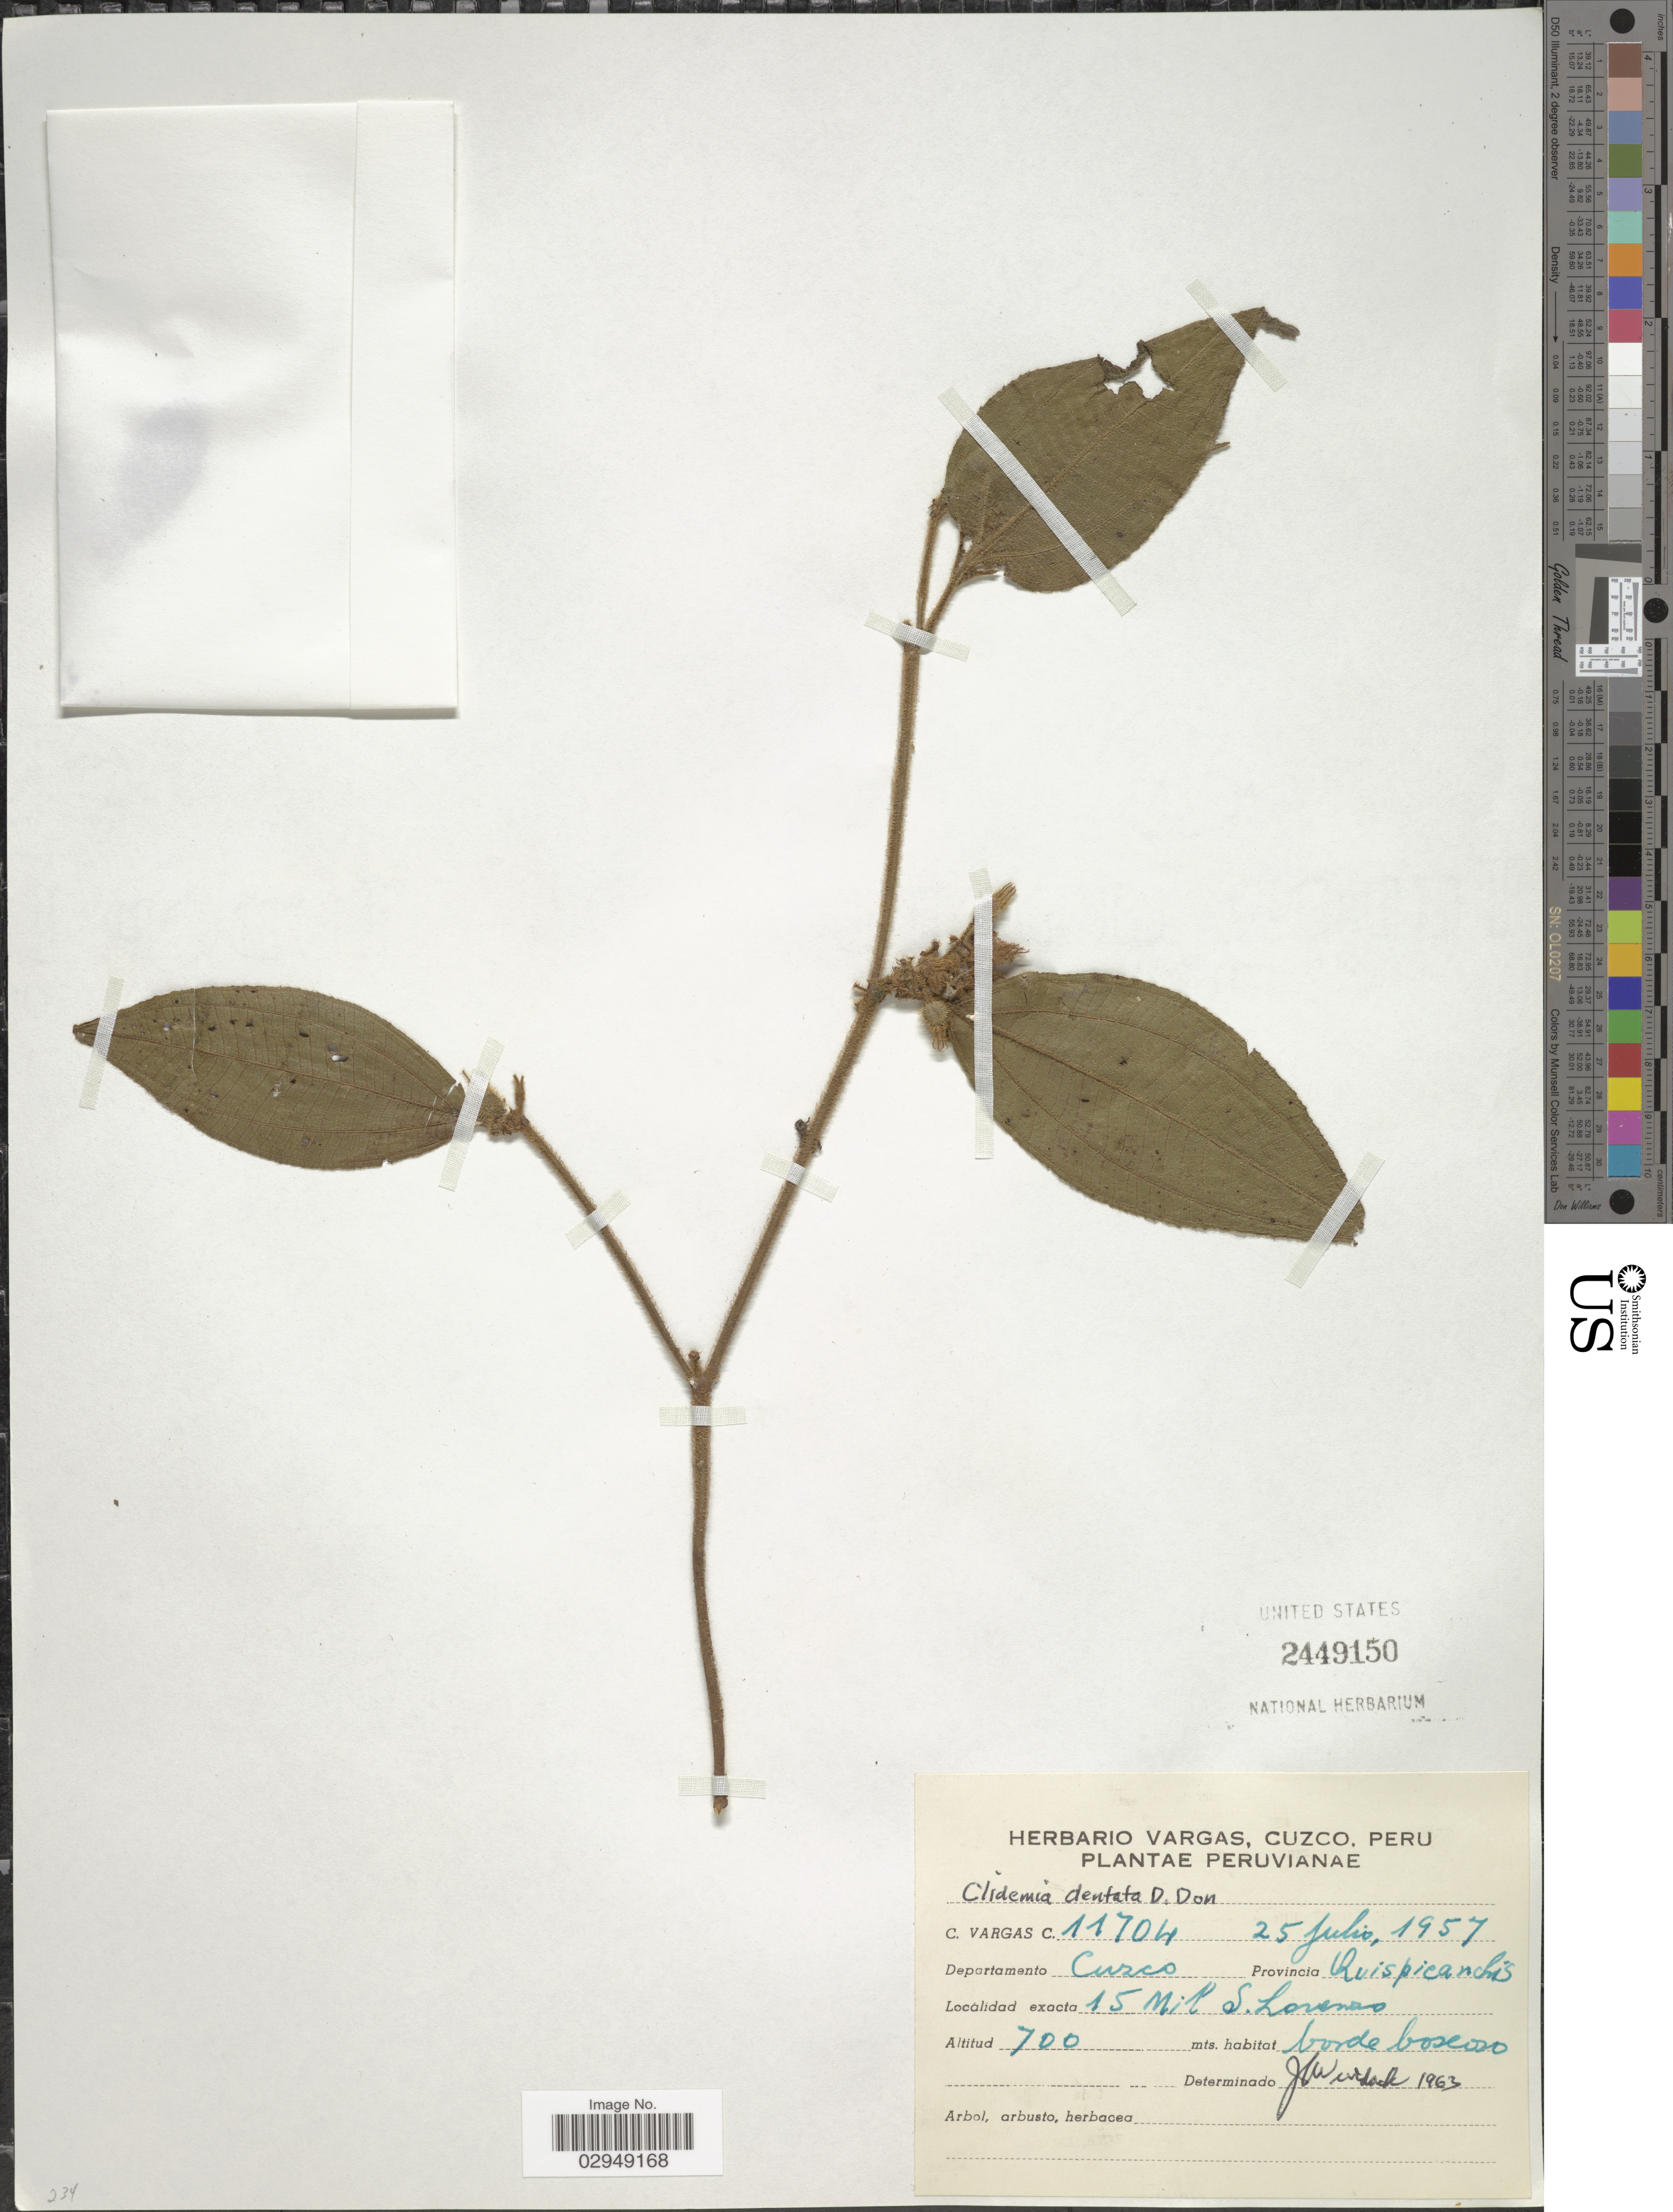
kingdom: Plantae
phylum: Tracheophyta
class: Magnoliopsida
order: Myrtales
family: Melastomataceae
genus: Clidemia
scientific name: Clidemia dentata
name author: D. Don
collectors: C. Vargas Calderón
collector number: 11704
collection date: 1957-07-25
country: Peru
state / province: Cusco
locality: Departamento Cuzco, Provincia Quispicanchis, 15 mil S. Lovenao.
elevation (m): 700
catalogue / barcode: US 2449150